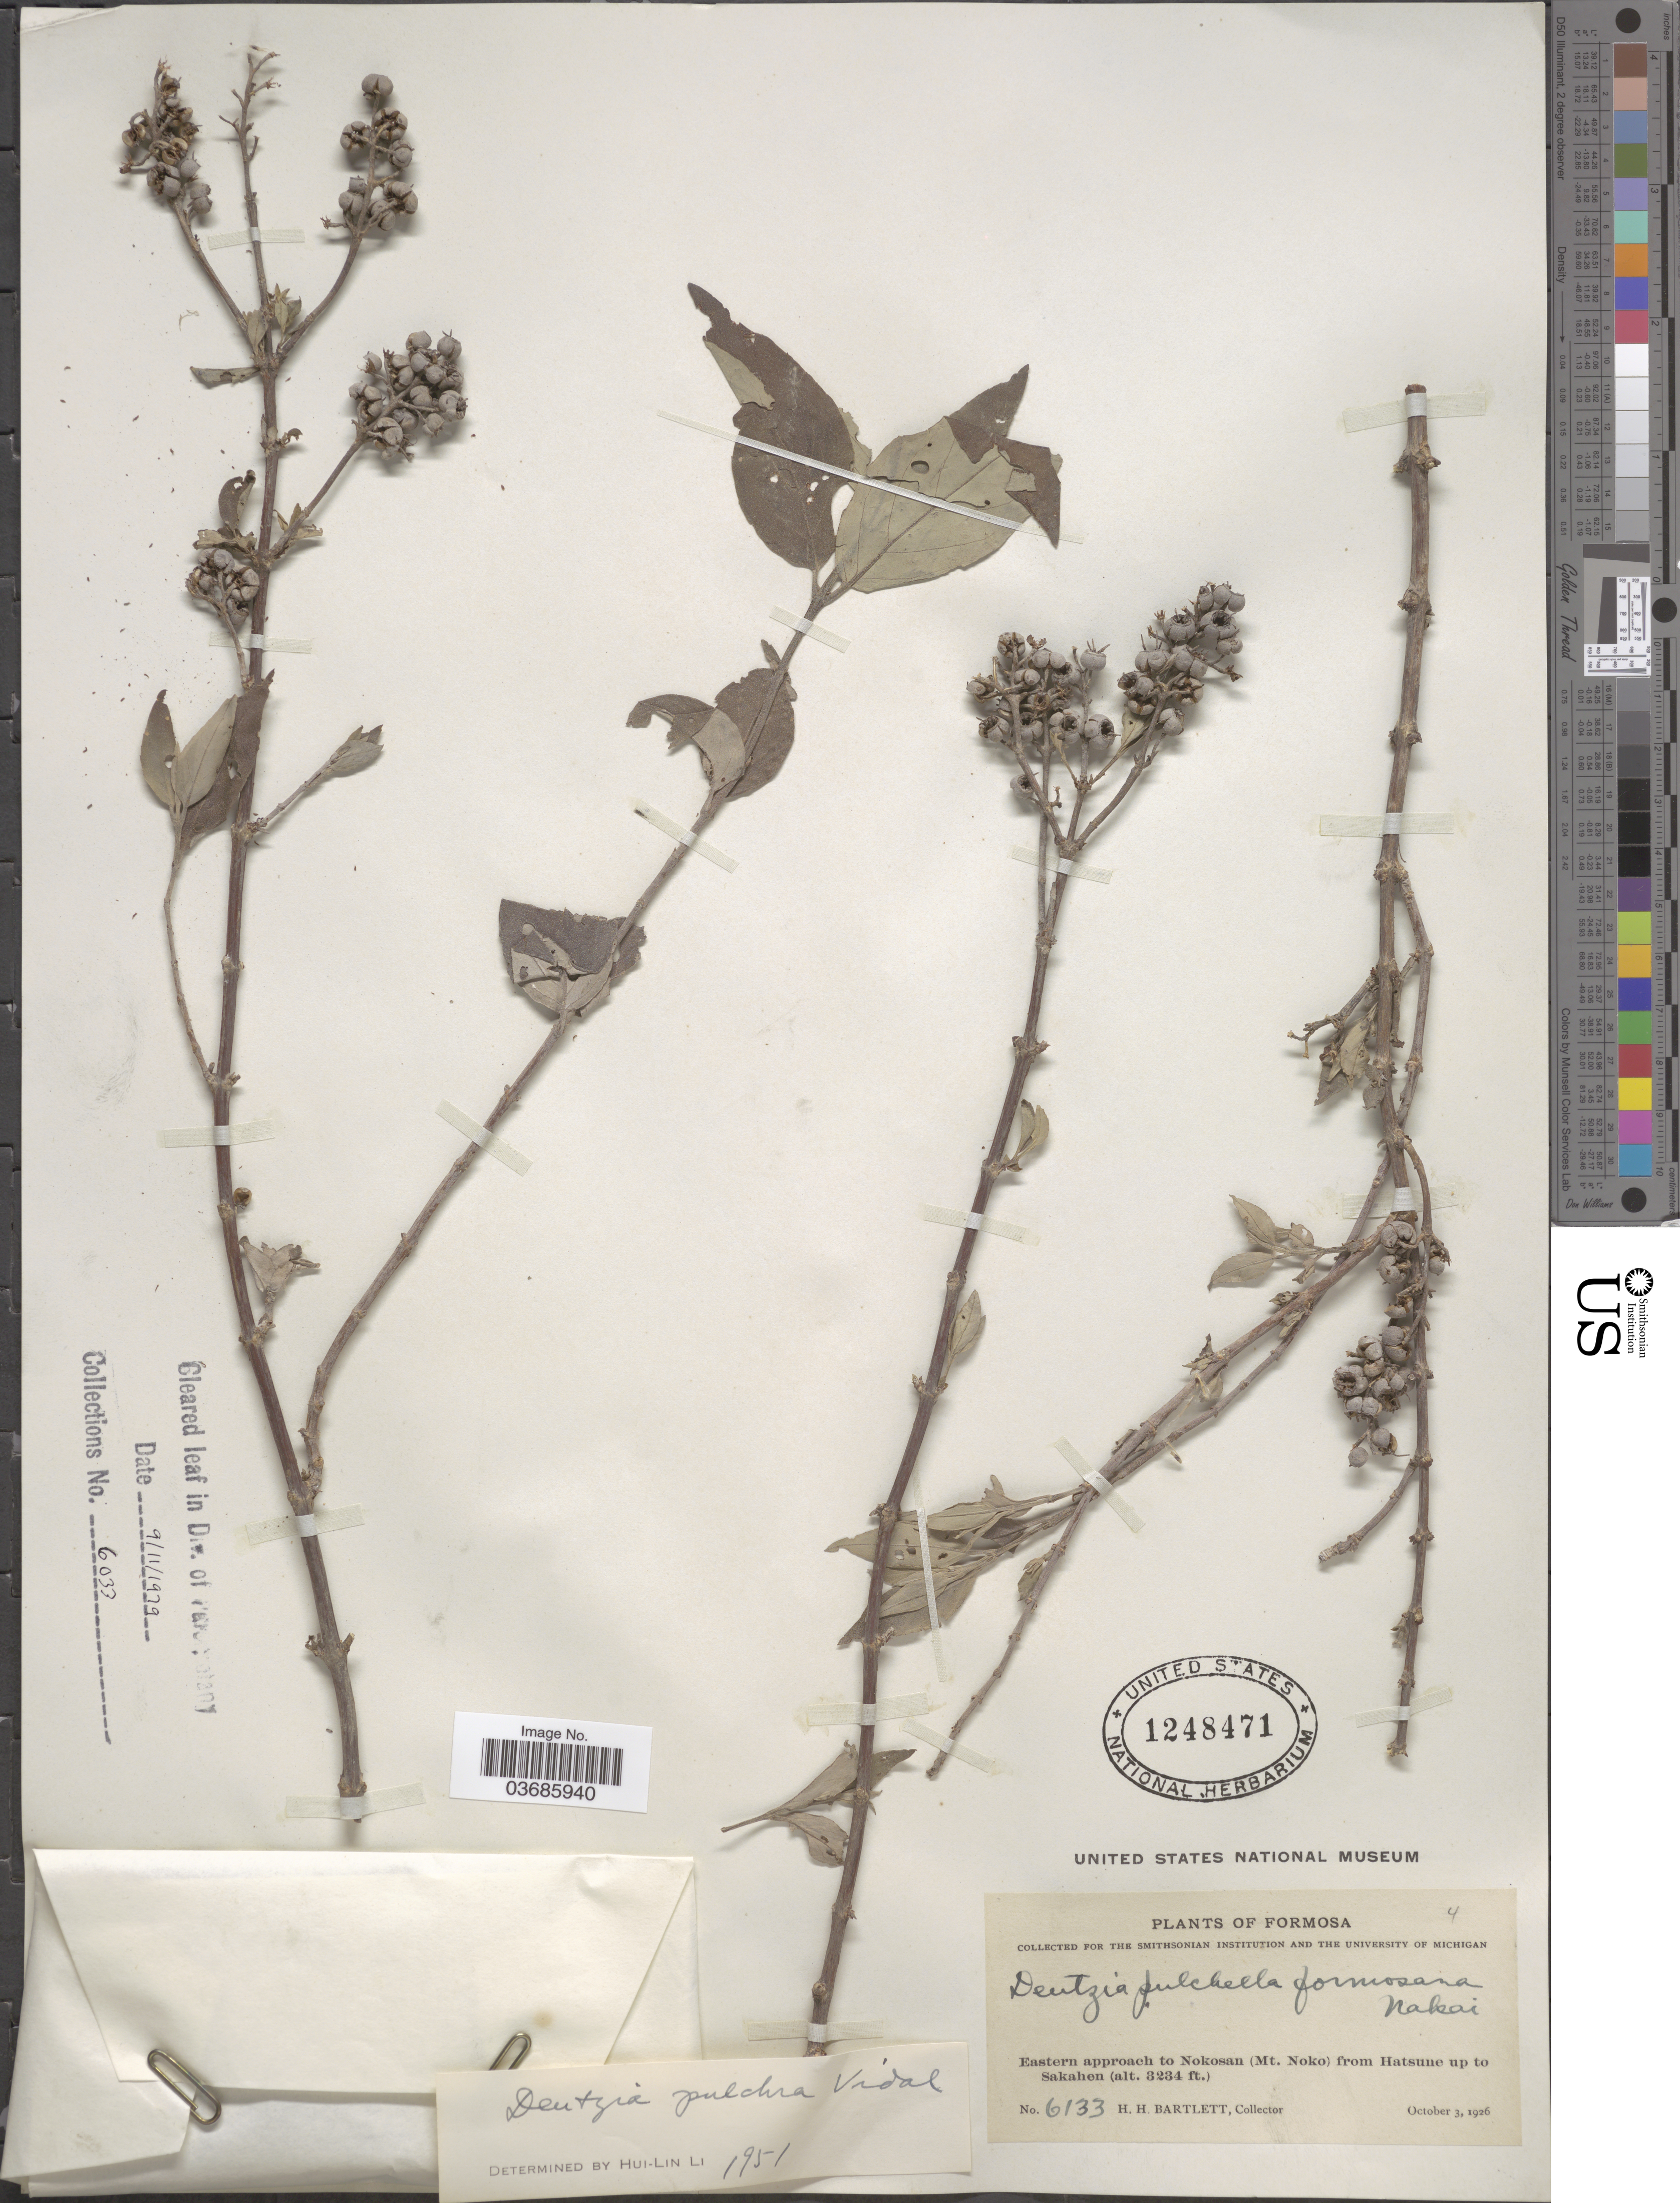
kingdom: Plantae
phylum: Tracheophyta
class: Magnoliopsida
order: Cornales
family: Hydrangeaceae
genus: Deutzia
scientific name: Deutzia pulchra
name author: Vidal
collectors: H. H. Bartlett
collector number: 6133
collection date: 1926-10-03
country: Taiwan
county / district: Hualien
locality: Formosa. Eastern approach to Nokosan (Mt. Noko) from Hatsune up to Sakahen.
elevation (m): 986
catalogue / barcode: US 1248471